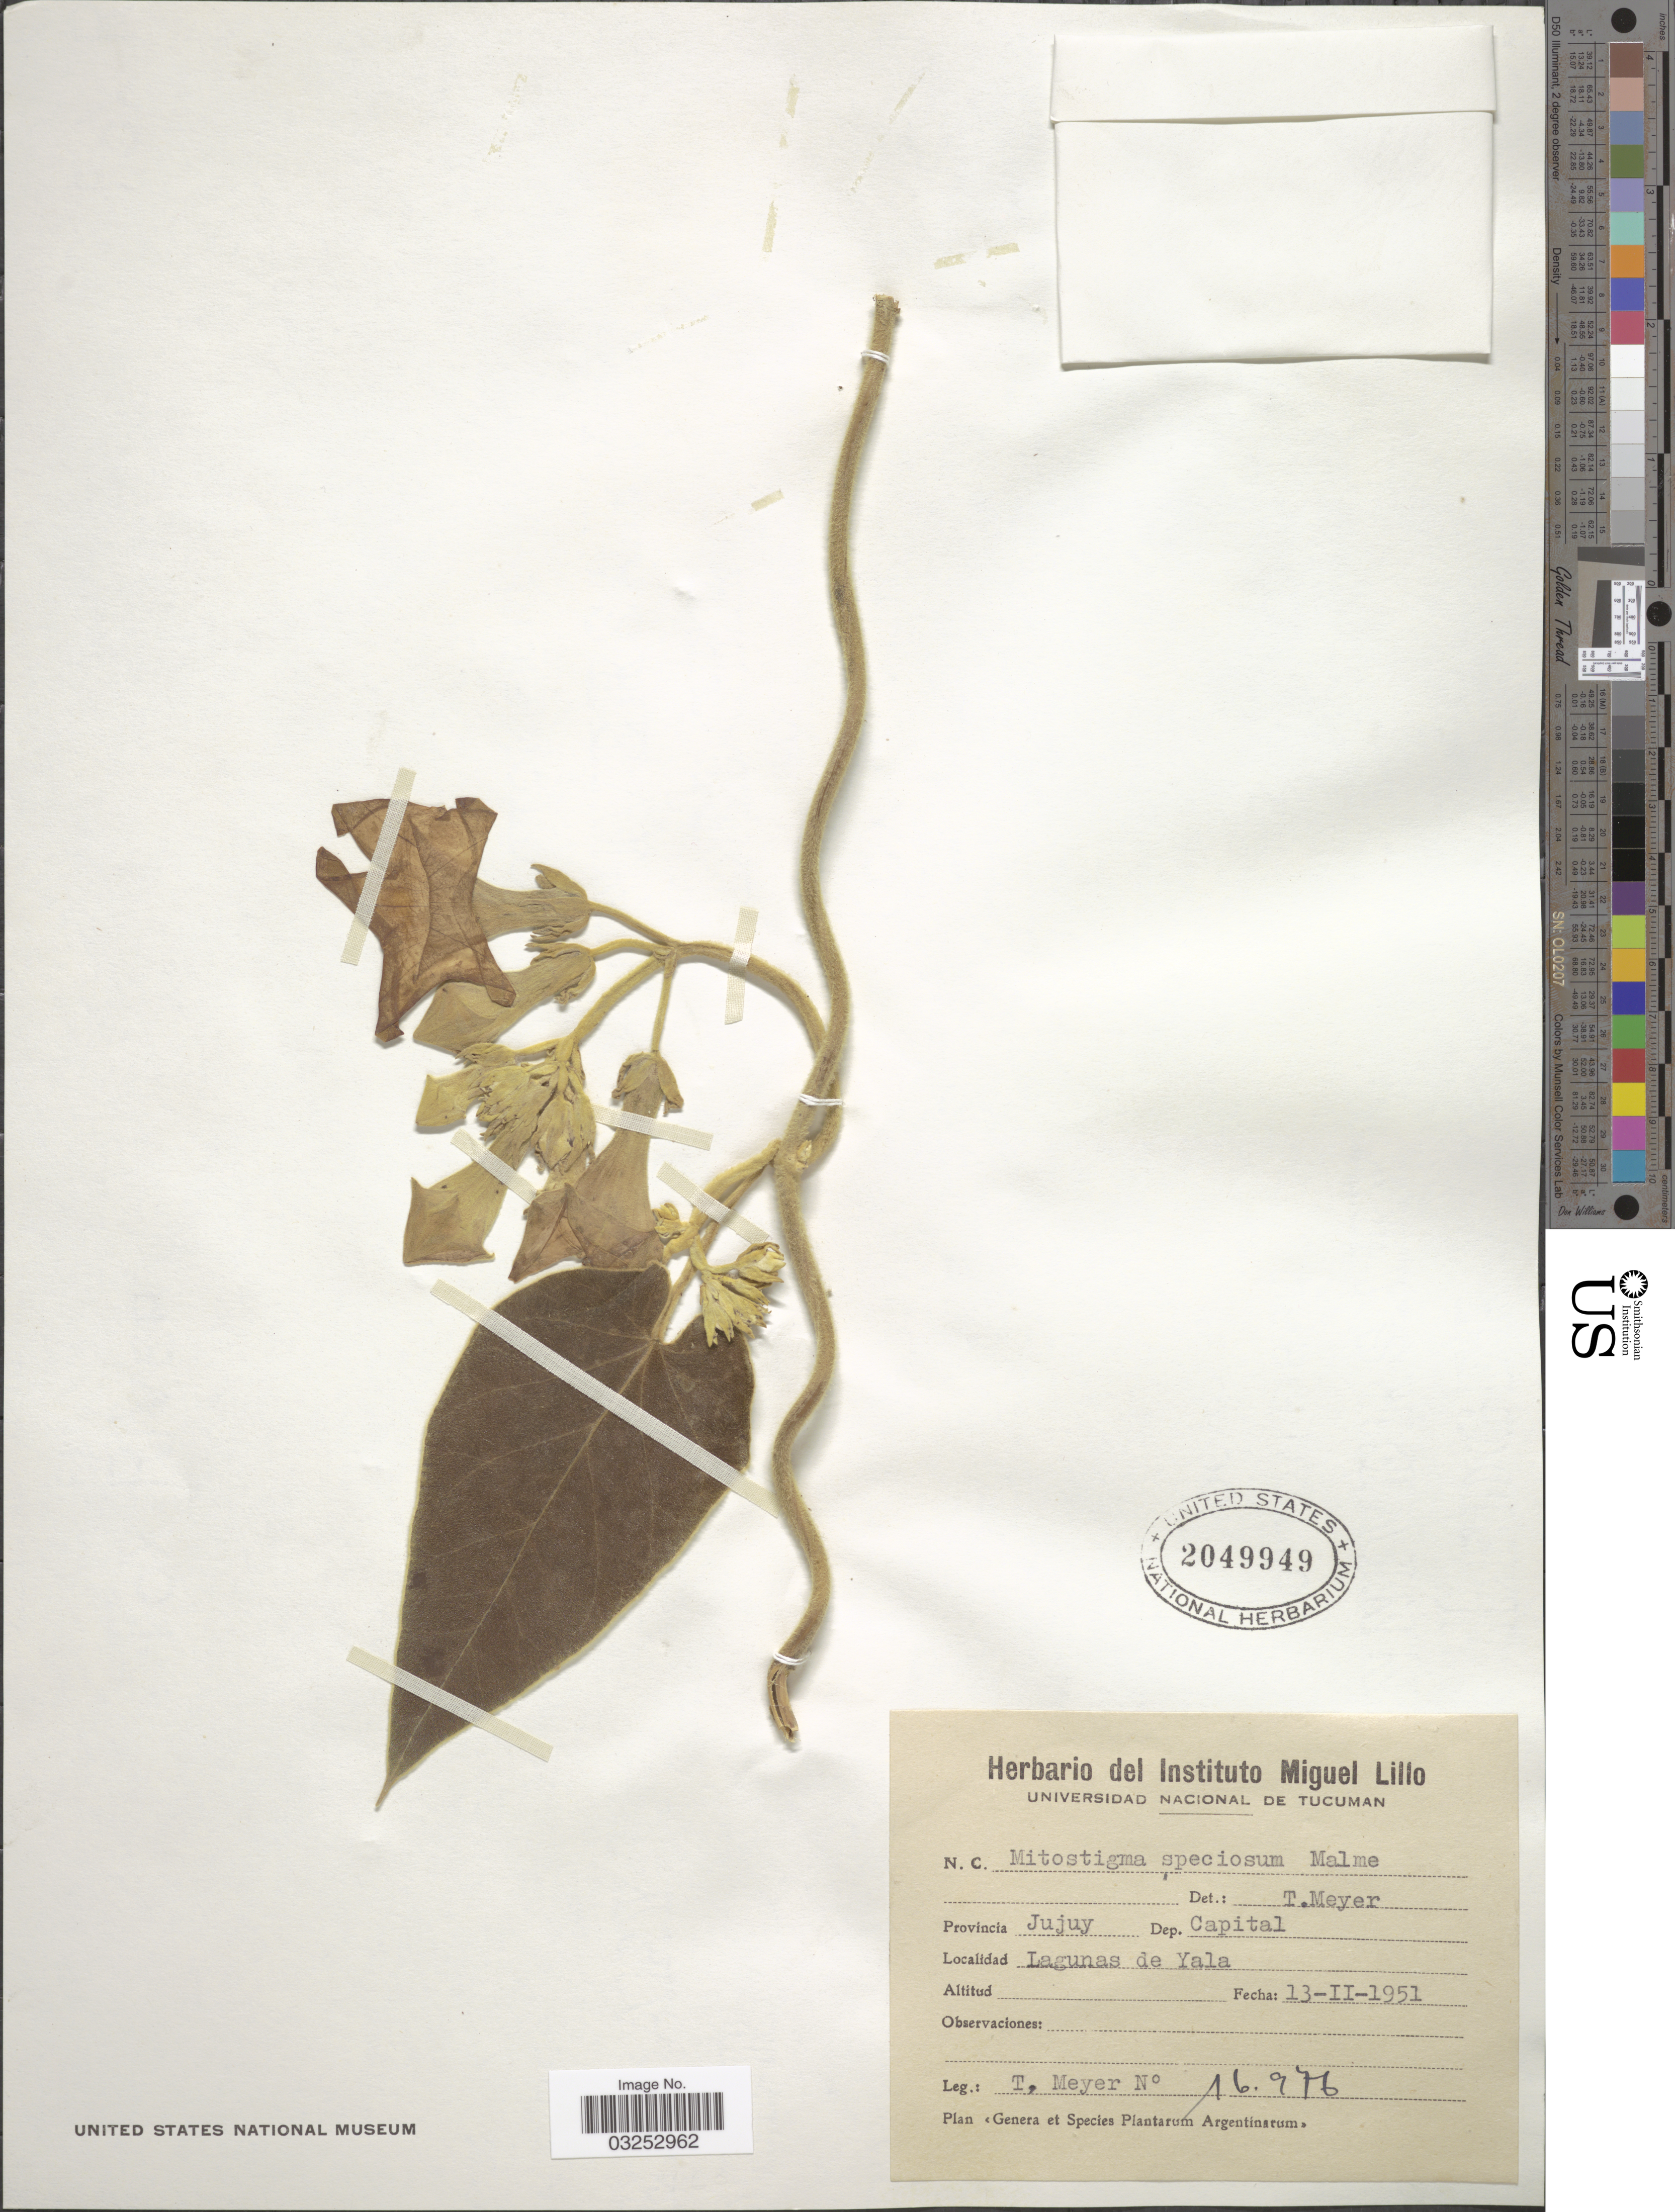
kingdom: Plantae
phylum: Tracheophyta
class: Magnoliopsida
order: Gentianales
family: Apocynaceae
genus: Mitostigma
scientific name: Mitostigma speciosum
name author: Malme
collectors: T. Meyer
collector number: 16976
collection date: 1951-02-13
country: Argentina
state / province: Jujuy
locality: Provincia Jujuy, Dep. Capital, Lagunas de Yala.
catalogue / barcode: US 2049949